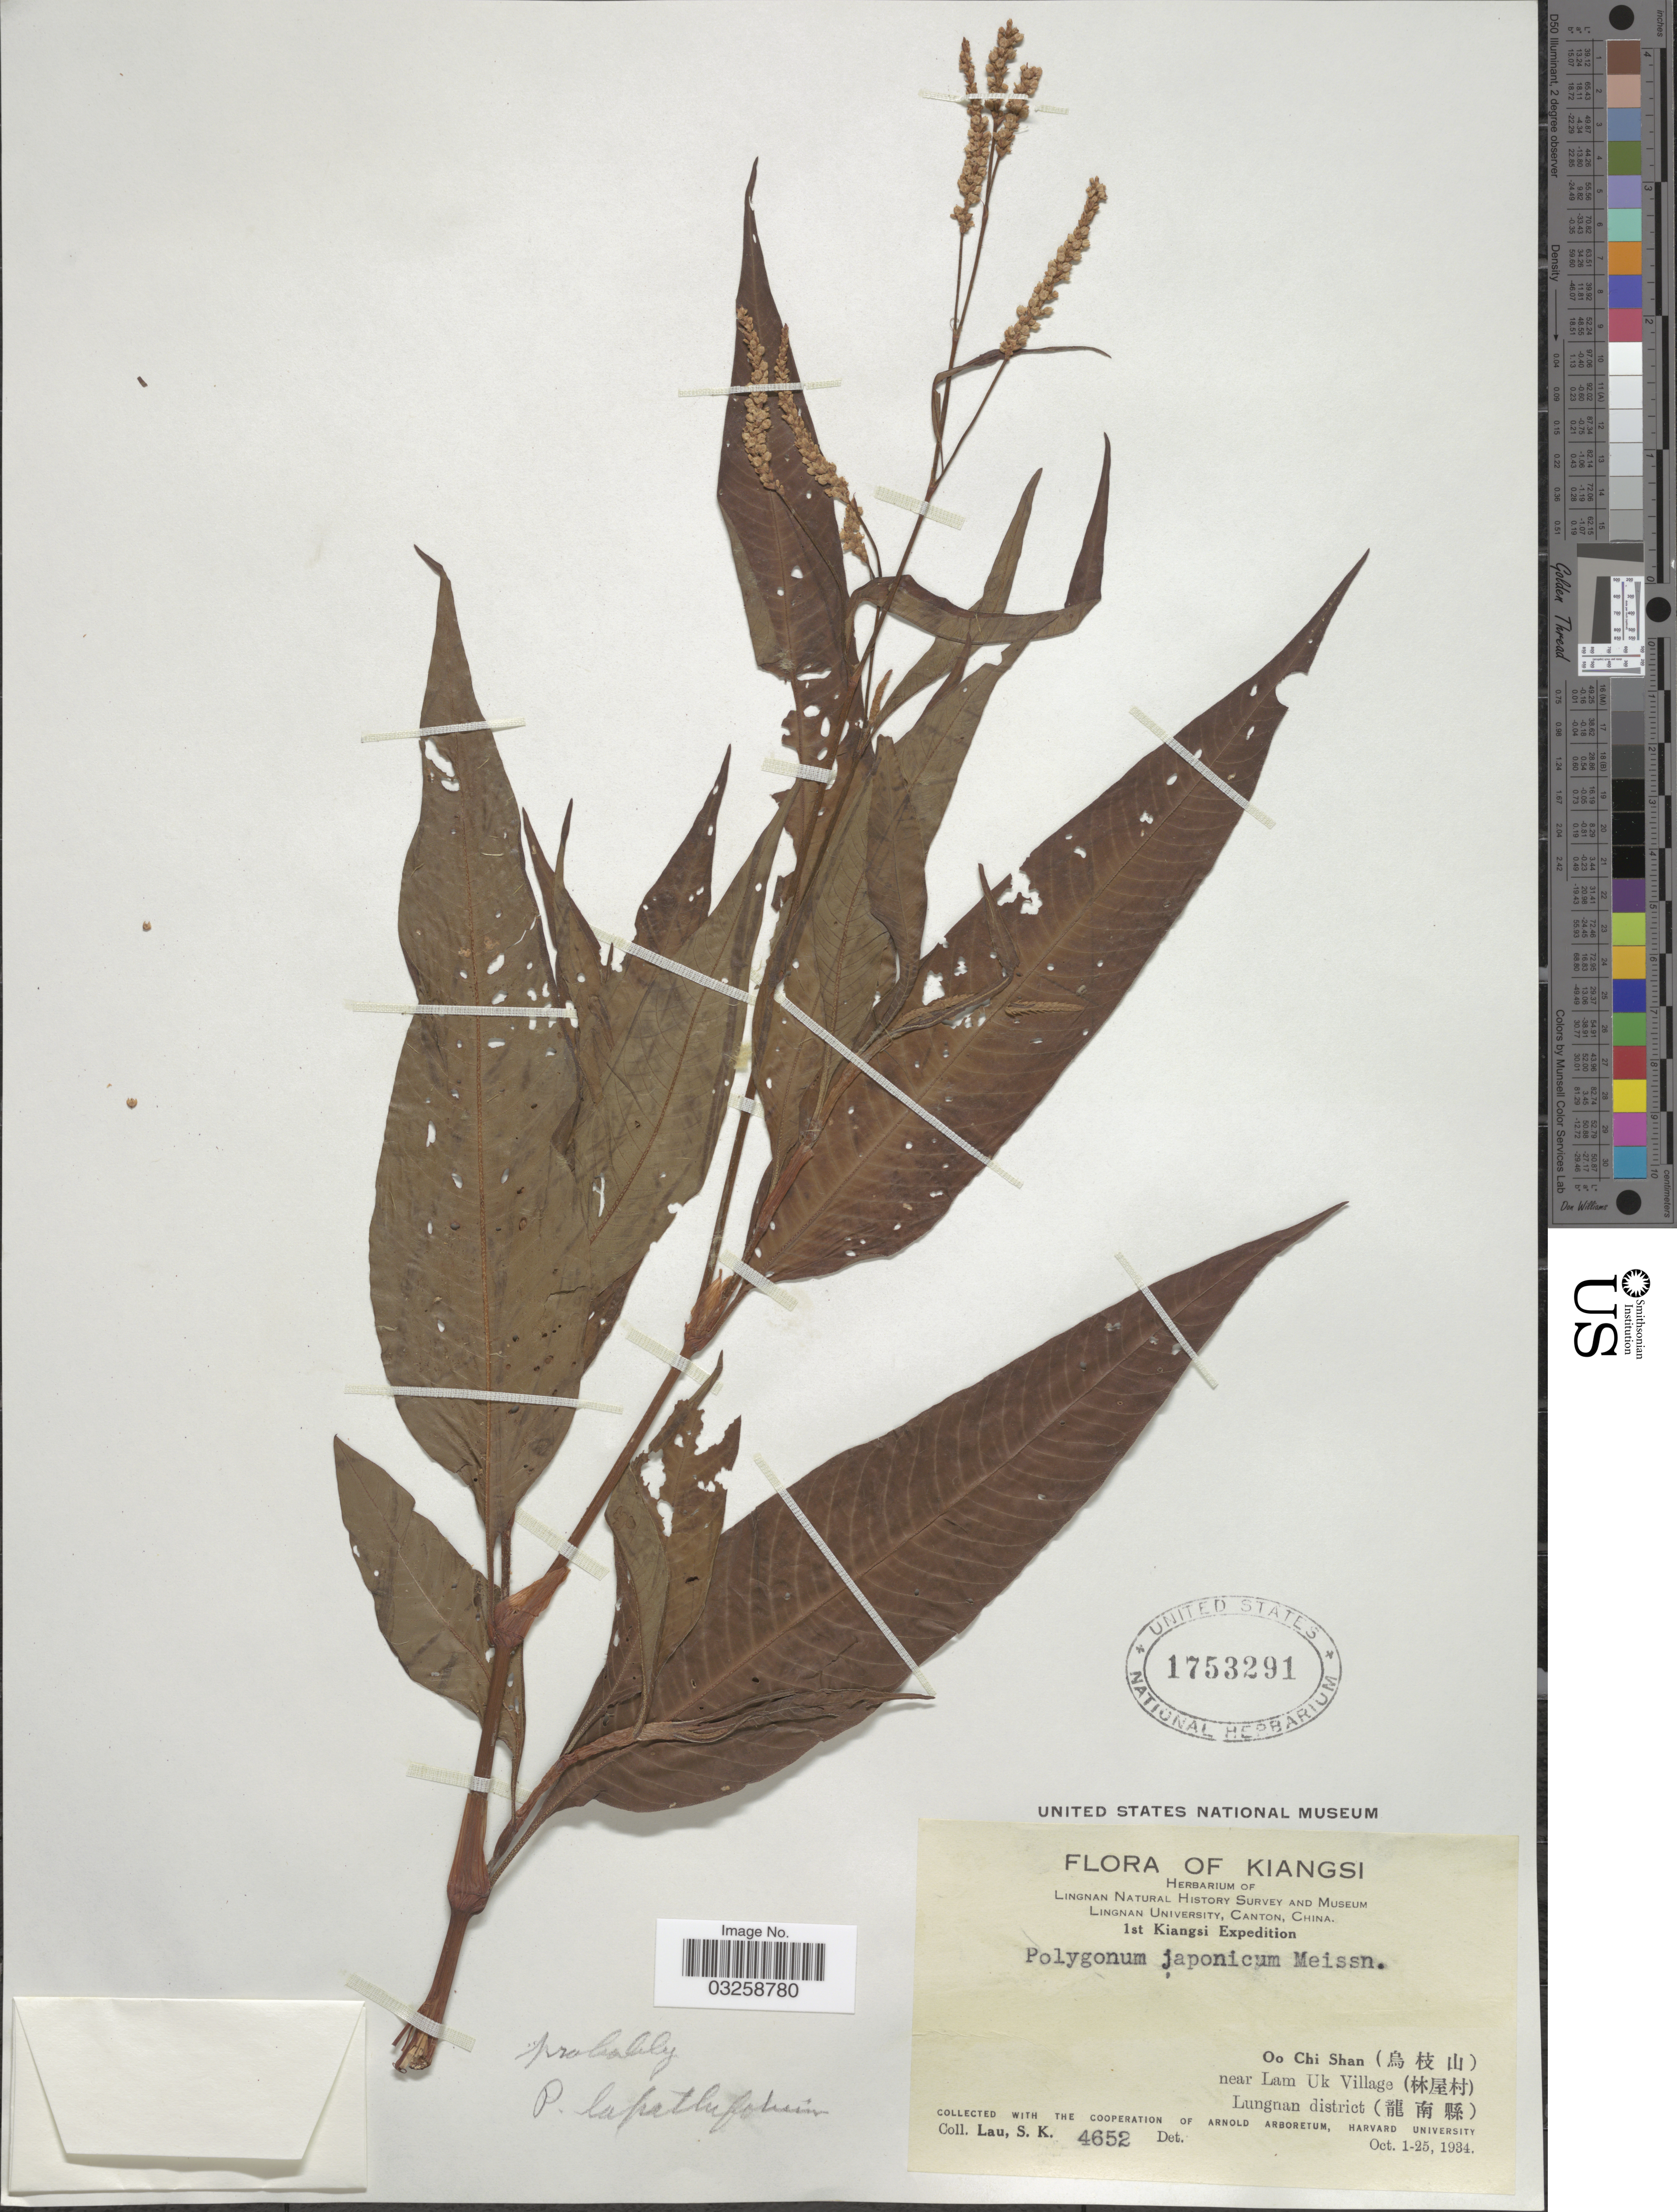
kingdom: Plantae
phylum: Tracheophyta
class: Magnoliopsida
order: Caryophyllales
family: Polygonaceae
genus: Polygonum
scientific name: Polygonum lapathifolium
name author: L.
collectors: S. K. Lau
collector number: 4652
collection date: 1934-10-01/1934-10-25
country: China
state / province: Jiangxi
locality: Kiangsi. Oo Chi Shan (X), near Lam Uk Village (X), Lungnan district (X).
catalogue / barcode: US 1753291